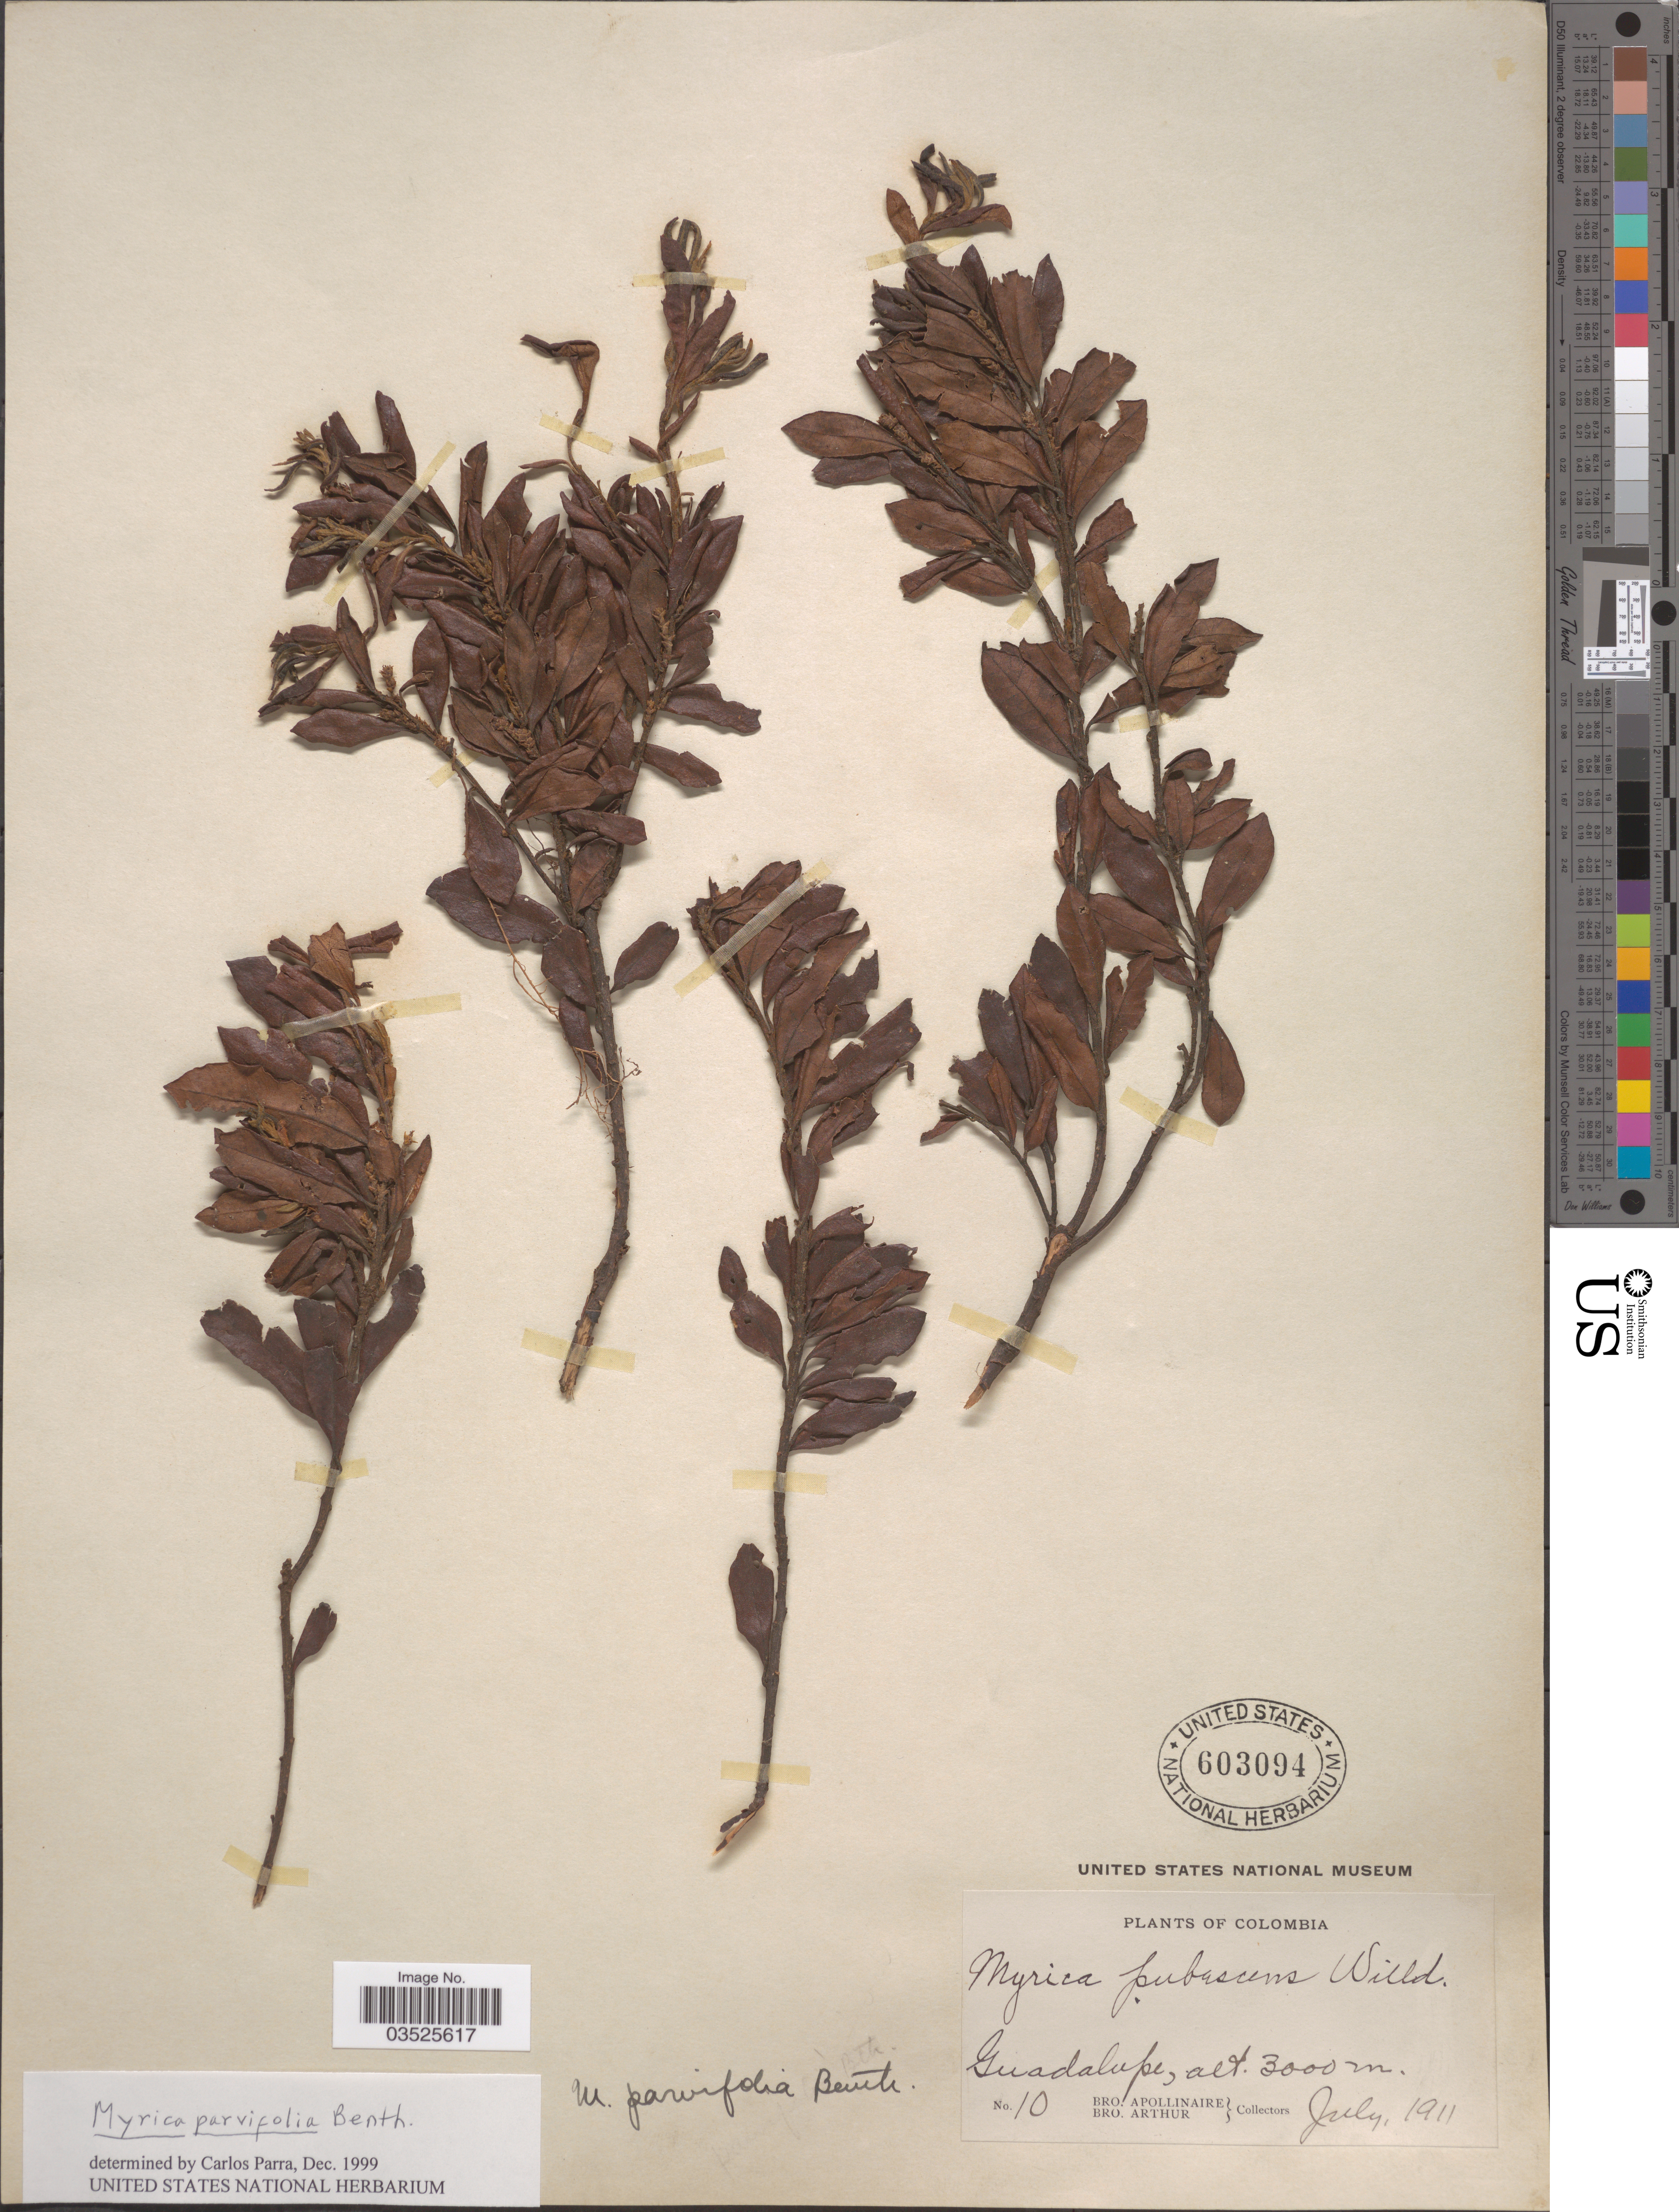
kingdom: Plantae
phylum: Tracheophyta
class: Magnoliopsida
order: Fagales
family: Myricaceae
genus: Morella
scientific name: Morella parvifolia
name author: (Benth.) Parra-Os.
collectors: Bro. Apollinaire & Bro. Arthur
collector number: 10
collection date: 1911-07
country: Colombia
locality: Guadalupe.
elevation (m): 3000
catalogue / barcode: US 603094